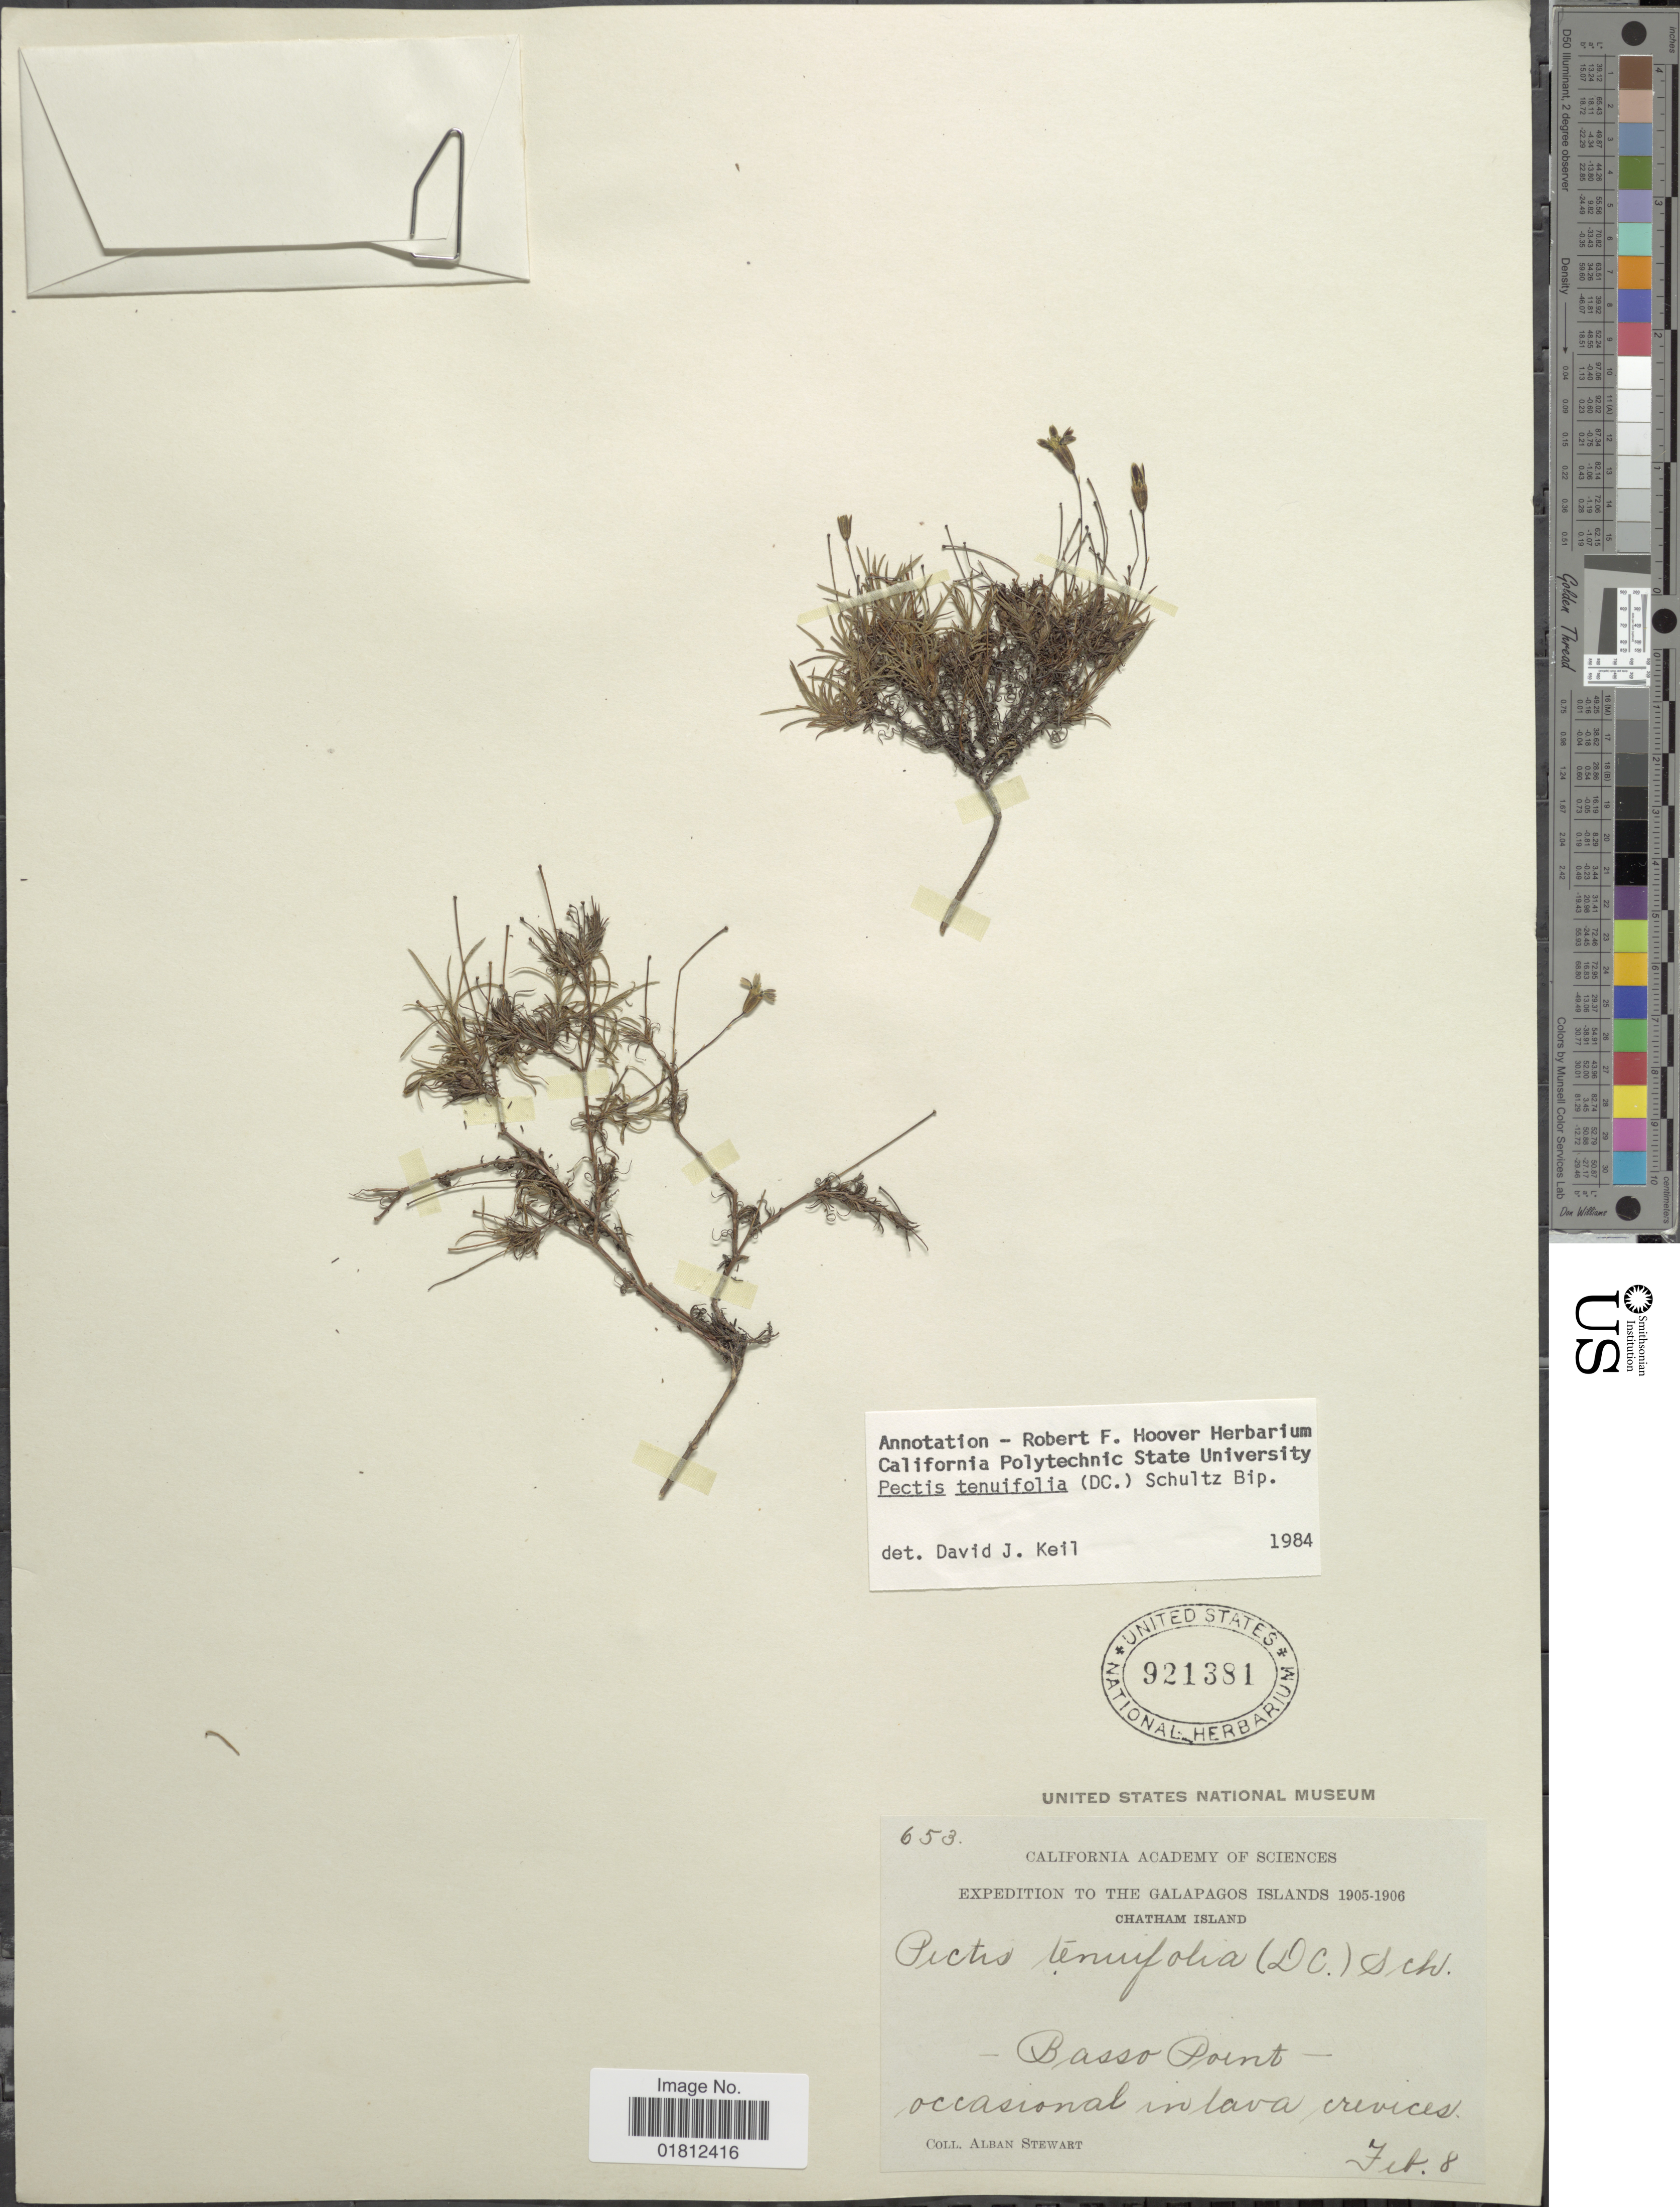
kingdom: Plantae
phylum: Tracheophyta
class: Magnoliopsida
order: Asterales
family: Asteraceae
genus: Pectis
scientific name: Pectis tenuicaulis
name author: Urb.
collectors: A. Stewart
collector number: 653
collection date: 1905-02-08/1906-02-08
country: Ecuador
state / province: Colón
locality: Galapagos Islands, Chatham Islands, Basso Point, occasional in lava crevices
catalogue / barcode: US 921381